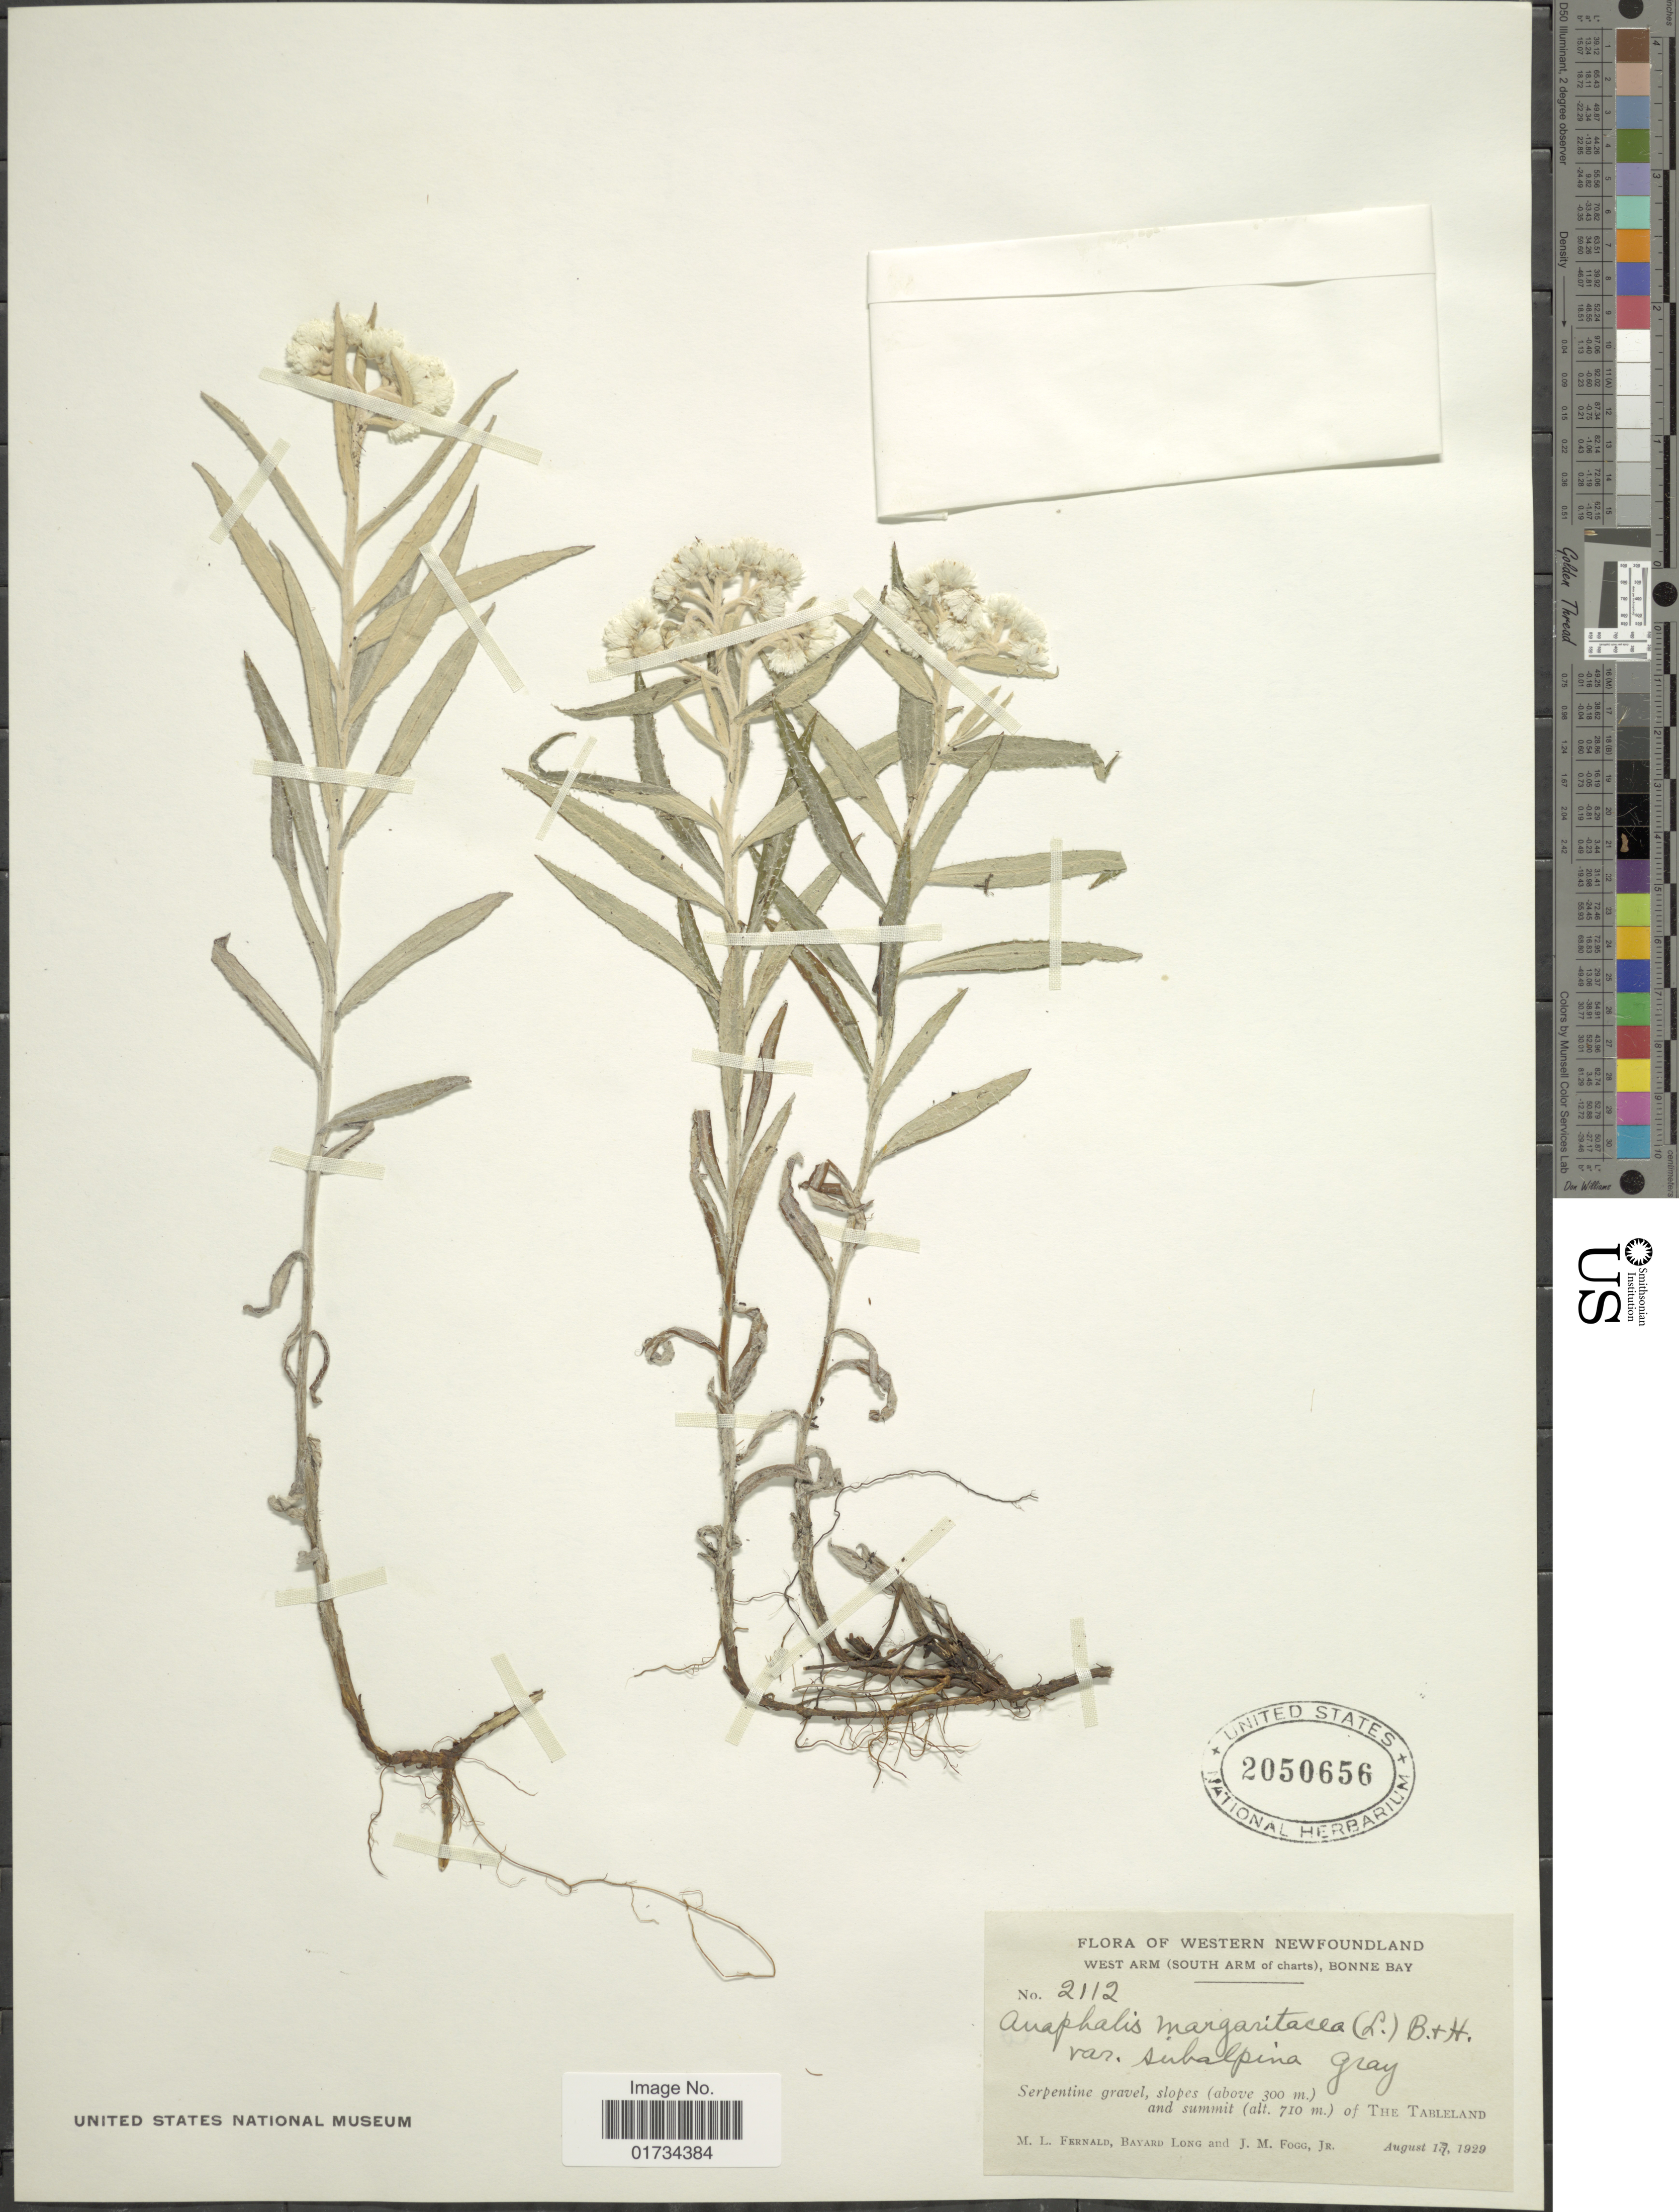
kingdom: Plantae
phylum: Tracheophyta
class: Magnoliopsida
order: Asterales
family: Asteraceae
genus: Anaphalis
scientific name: Anaphalis subalpina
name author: (A. Gray) Rydb.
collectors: M. L. Fernald, B. Long & J. Fogg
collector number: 2112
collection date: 1929-08-17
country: Canada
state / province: Newfoundland and Labrador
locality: Western Newfoundland. West Arm (South Arm of charts), Bonne Bay. Serpentine gravel, slopes and summit of the Tableland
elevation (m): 710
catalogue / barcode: US 2050656